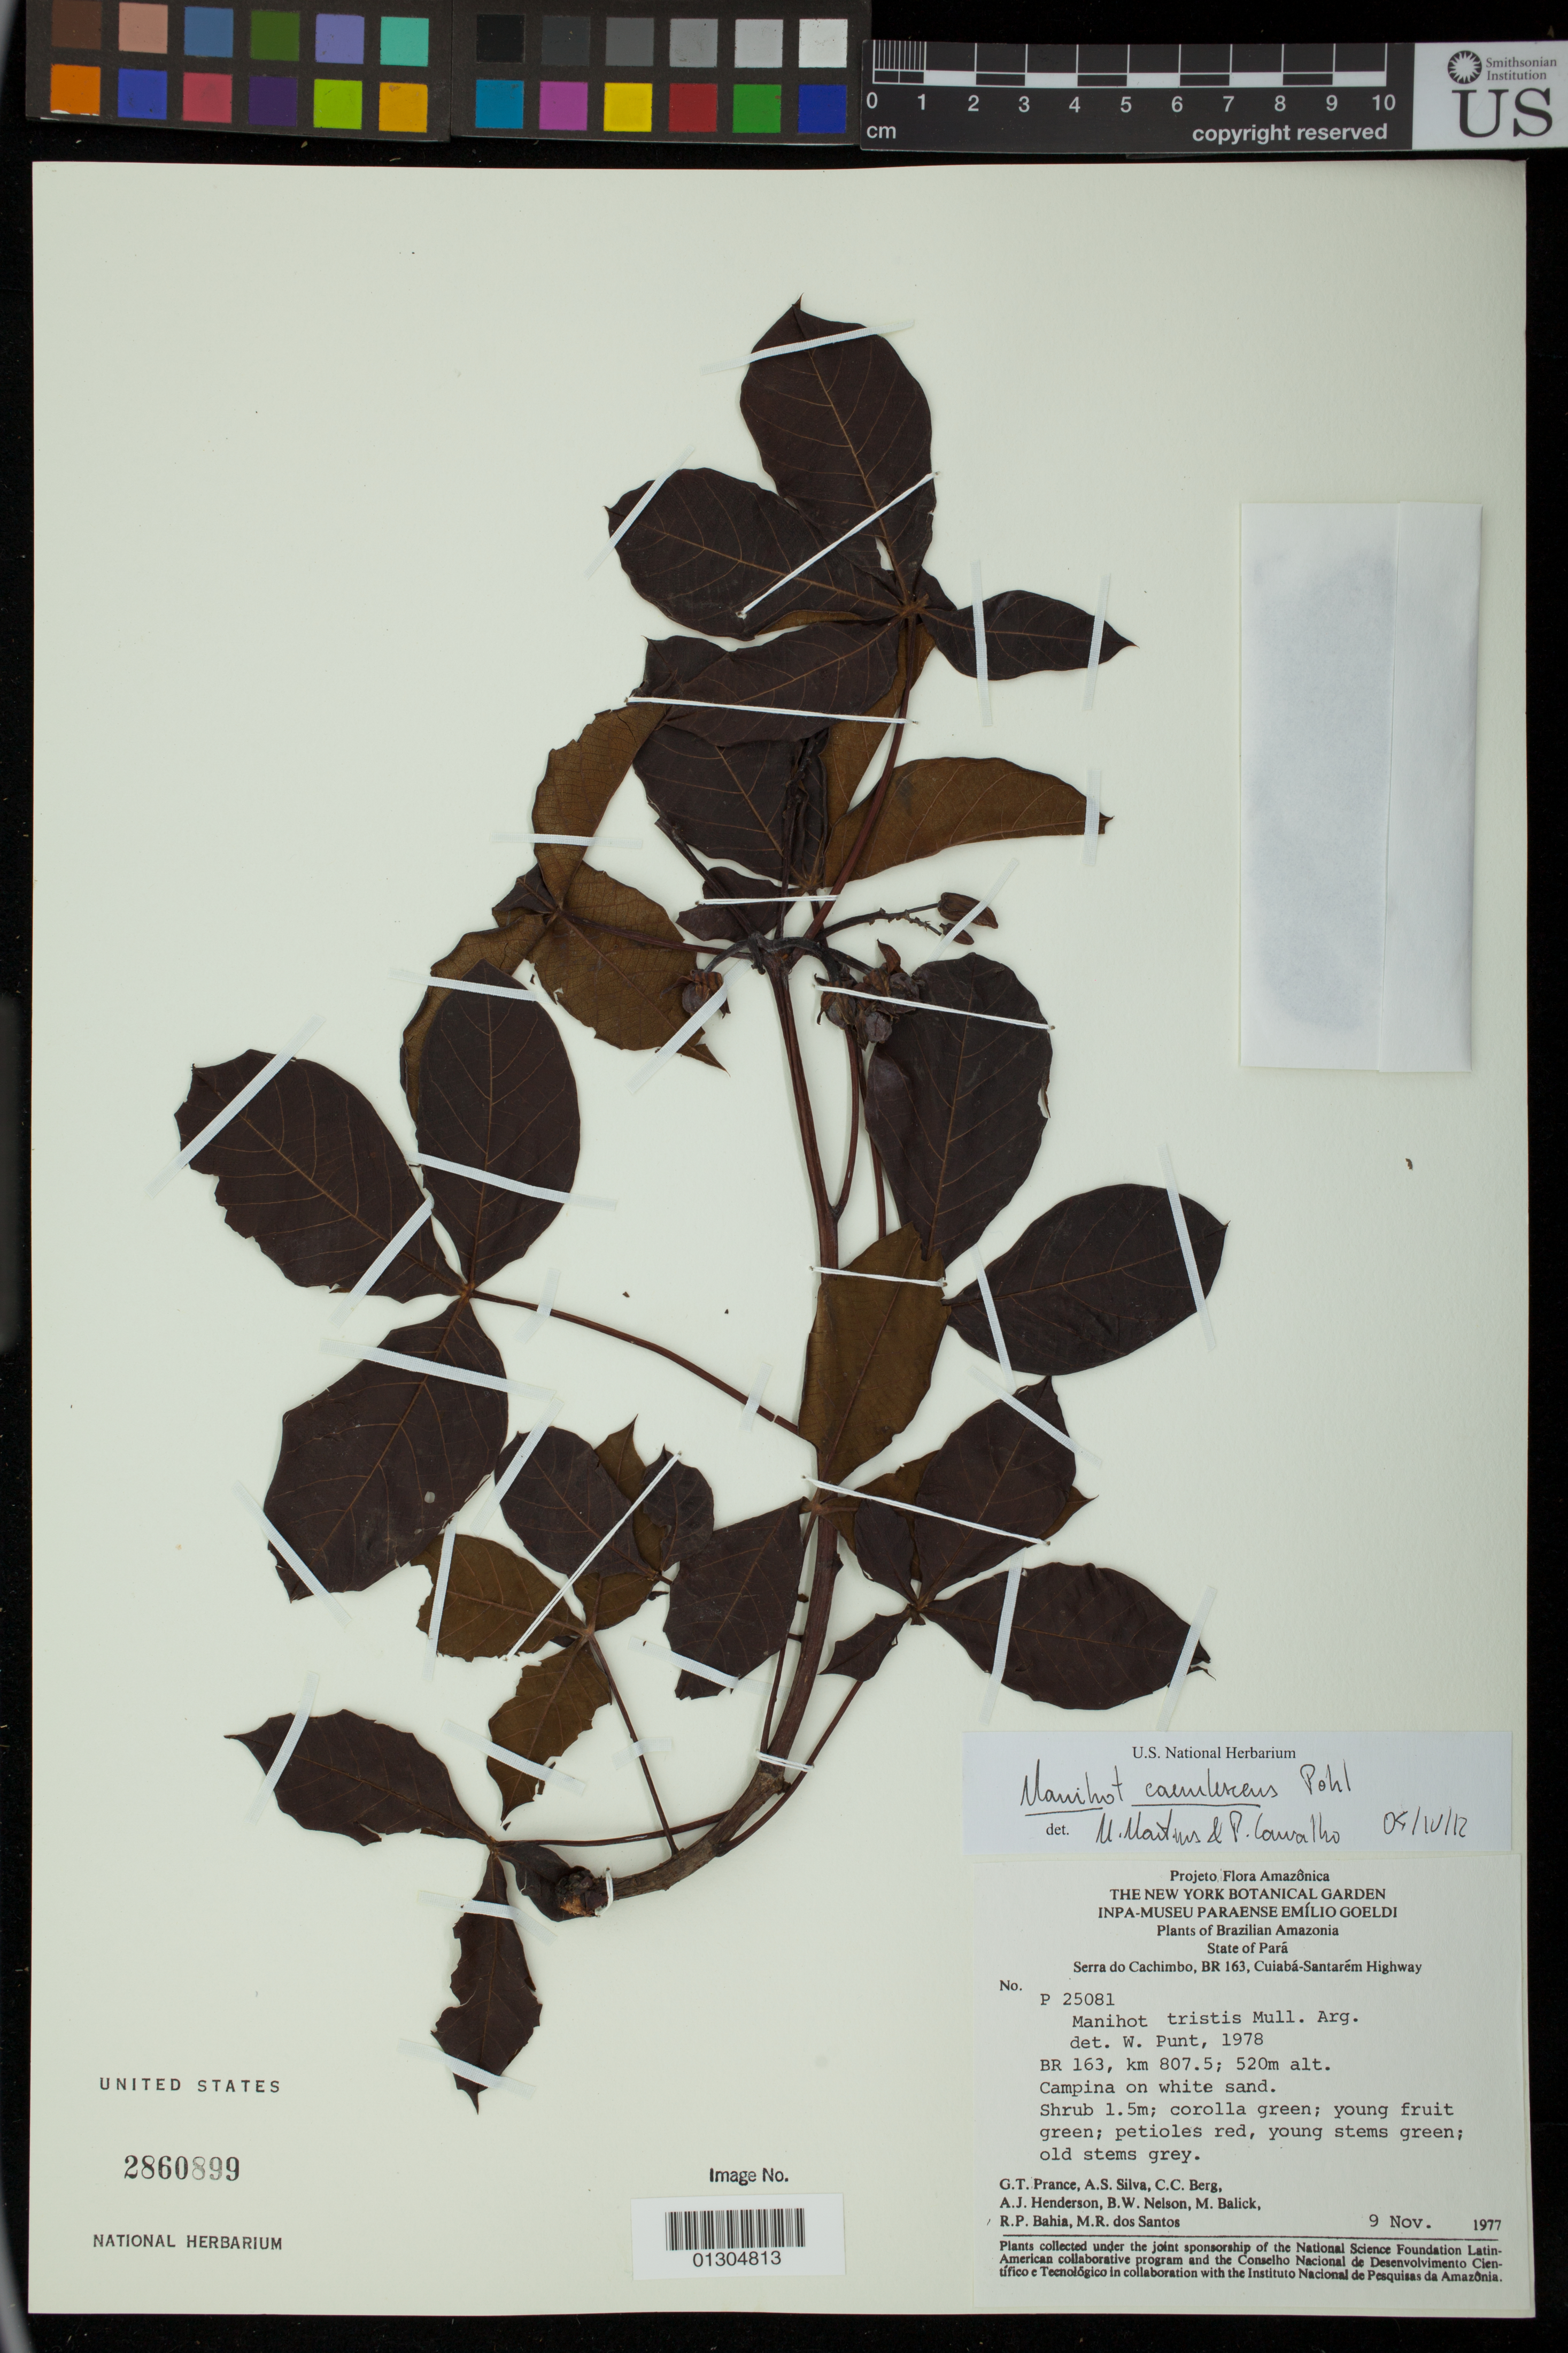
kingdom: Plantae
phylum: Tracheophyta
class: Magnoliopsida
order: Malpighiales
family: Euphorbiaceae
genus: Manihot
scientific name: Manihot caerulescens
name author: Pohl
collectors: G. T. Prance, A. S. Silva, C. C. Berg, A. J. Henderson, B. W. Nelson, M. Balick, R. P. Bahia & M. Santos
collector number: P 25081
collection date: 1977-11-09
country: Brazil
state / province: Pará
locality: BR 163, km 807.5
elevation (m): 520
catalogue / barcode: US 2860899